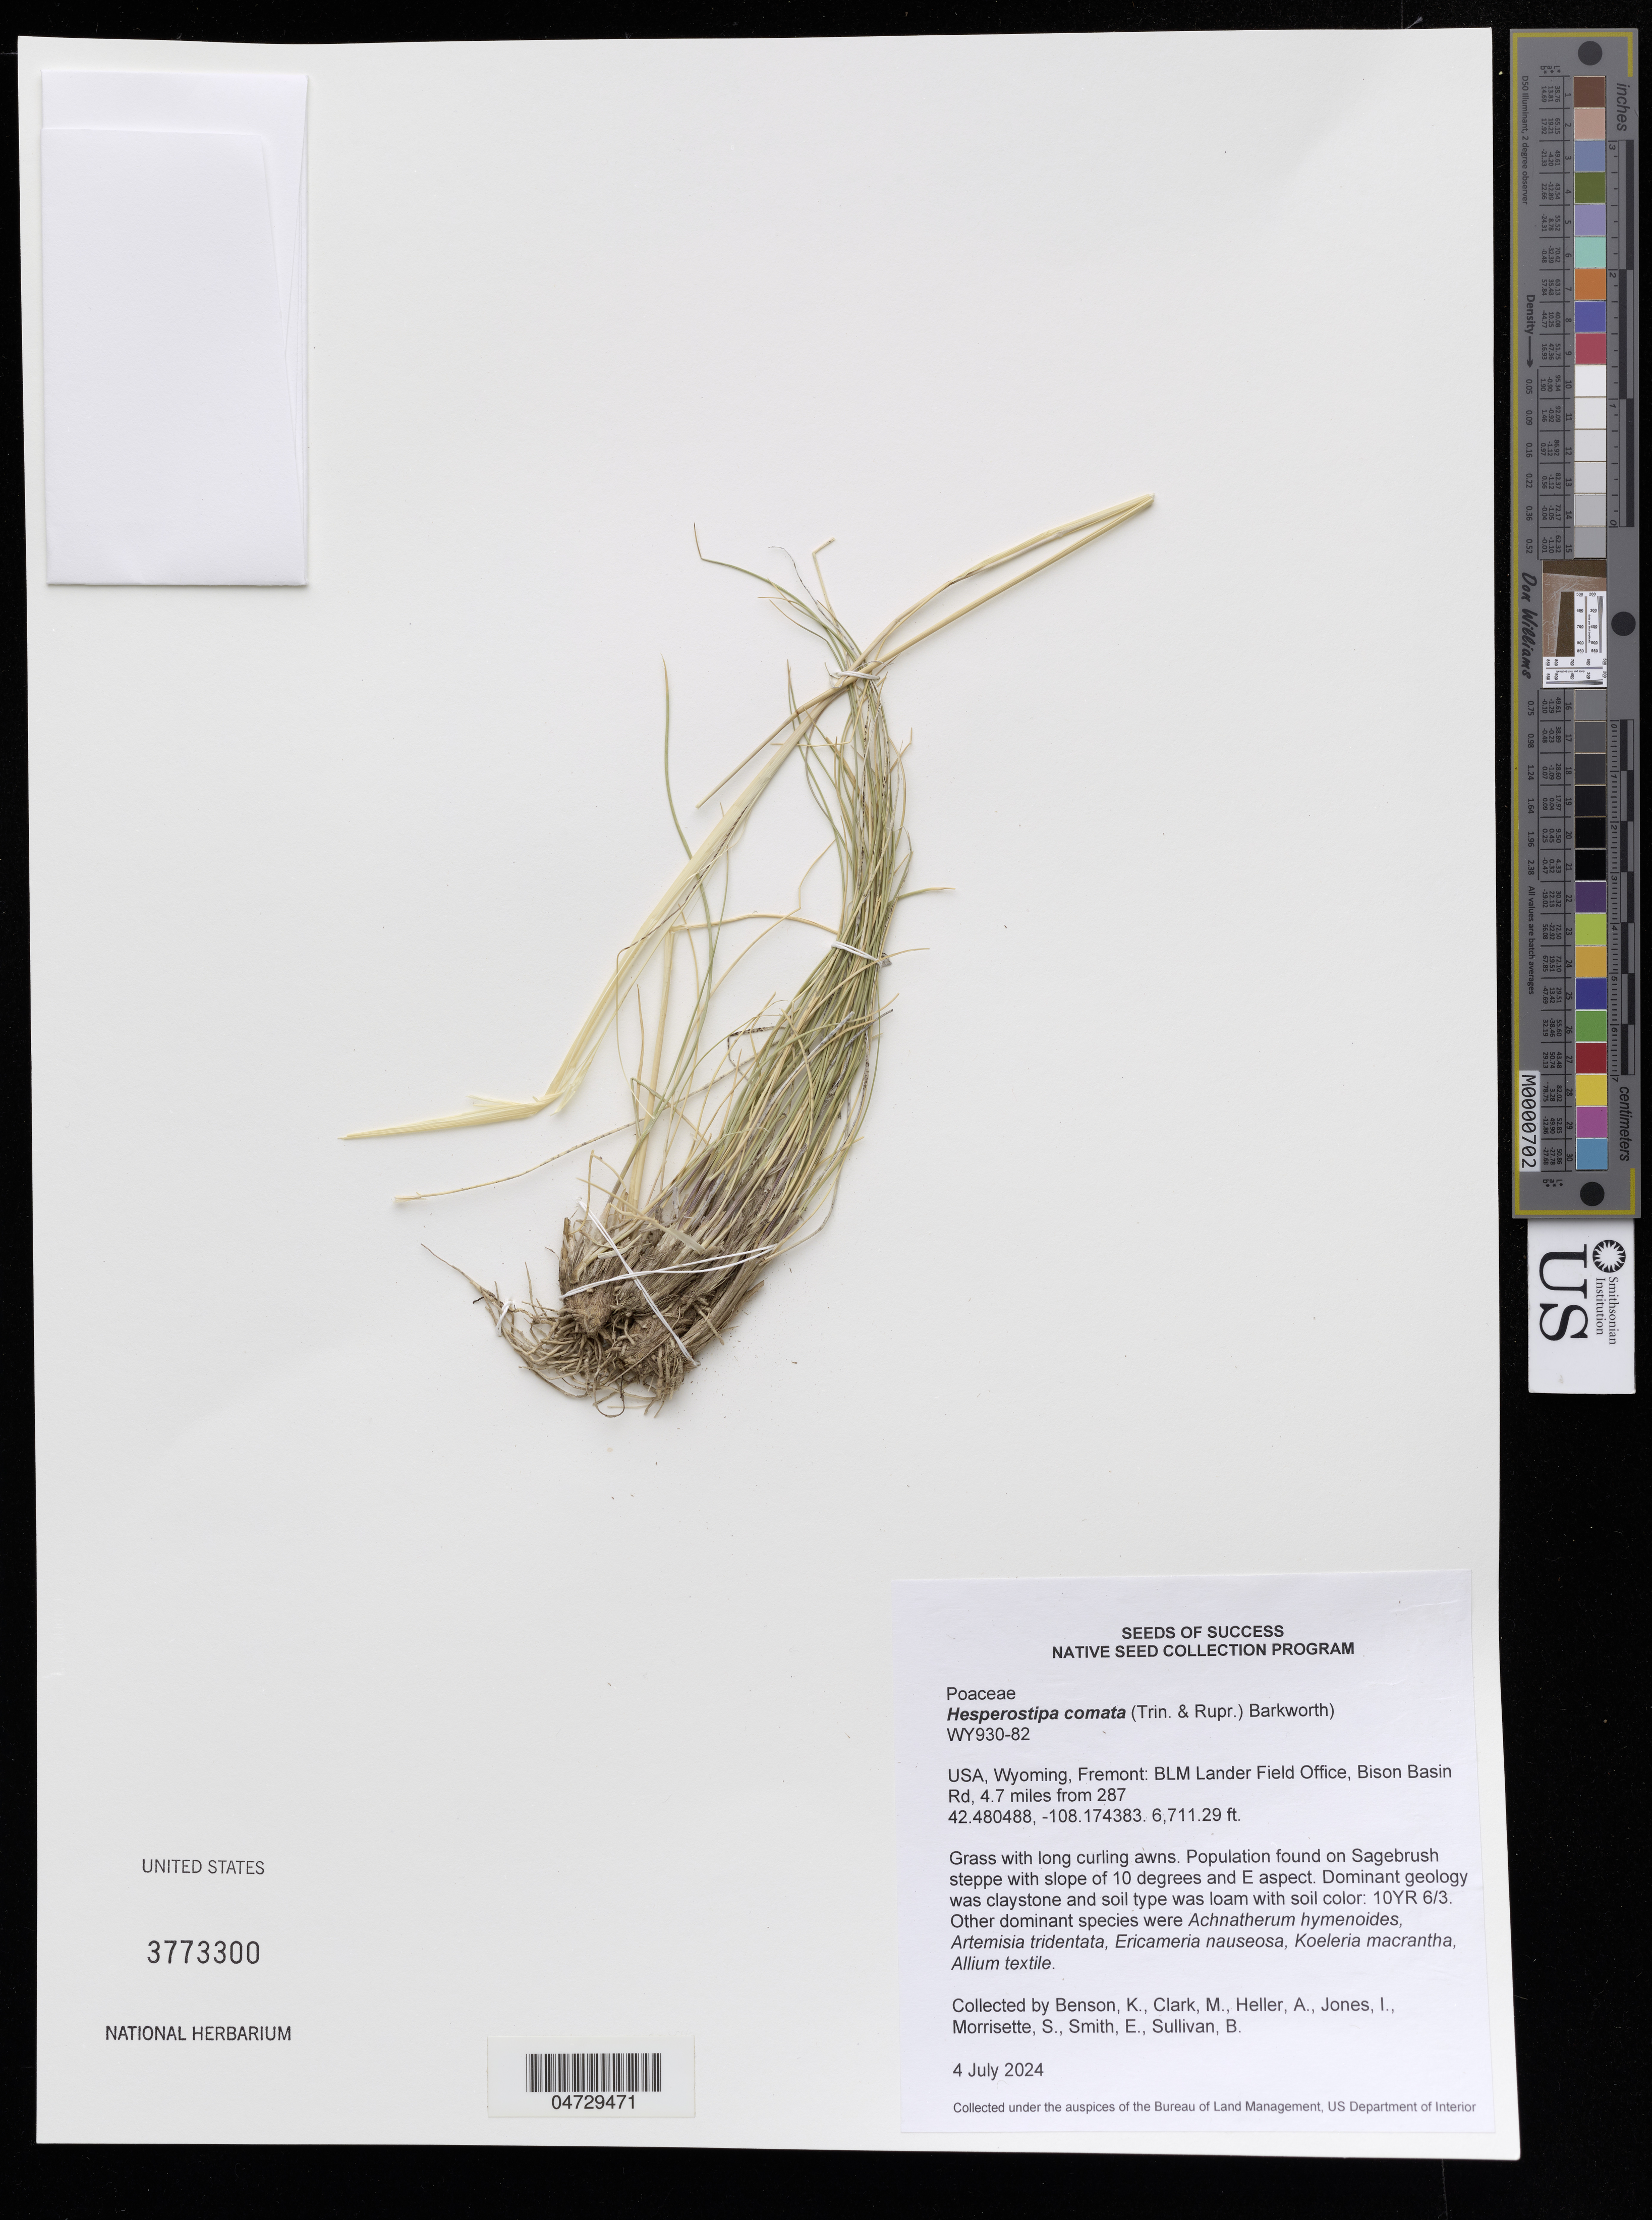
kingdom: Plantae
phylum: Tracheophyta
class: Liliopsida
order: Poales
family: Poaceae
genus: Hesperostipa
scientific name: Hesperostipa comata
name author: (Trin. & Rupr.) Barkworth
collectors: K. Benson, M. Clark, A. Heller & I. Jones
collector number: WY930-82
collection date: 2024-07-04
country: United States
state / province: Wyoming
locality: Fremont: BLM Lander Field Officem Bison Bason Rd, 4.7 miles from 287.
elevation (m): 2045.6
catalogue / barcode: US 3773300